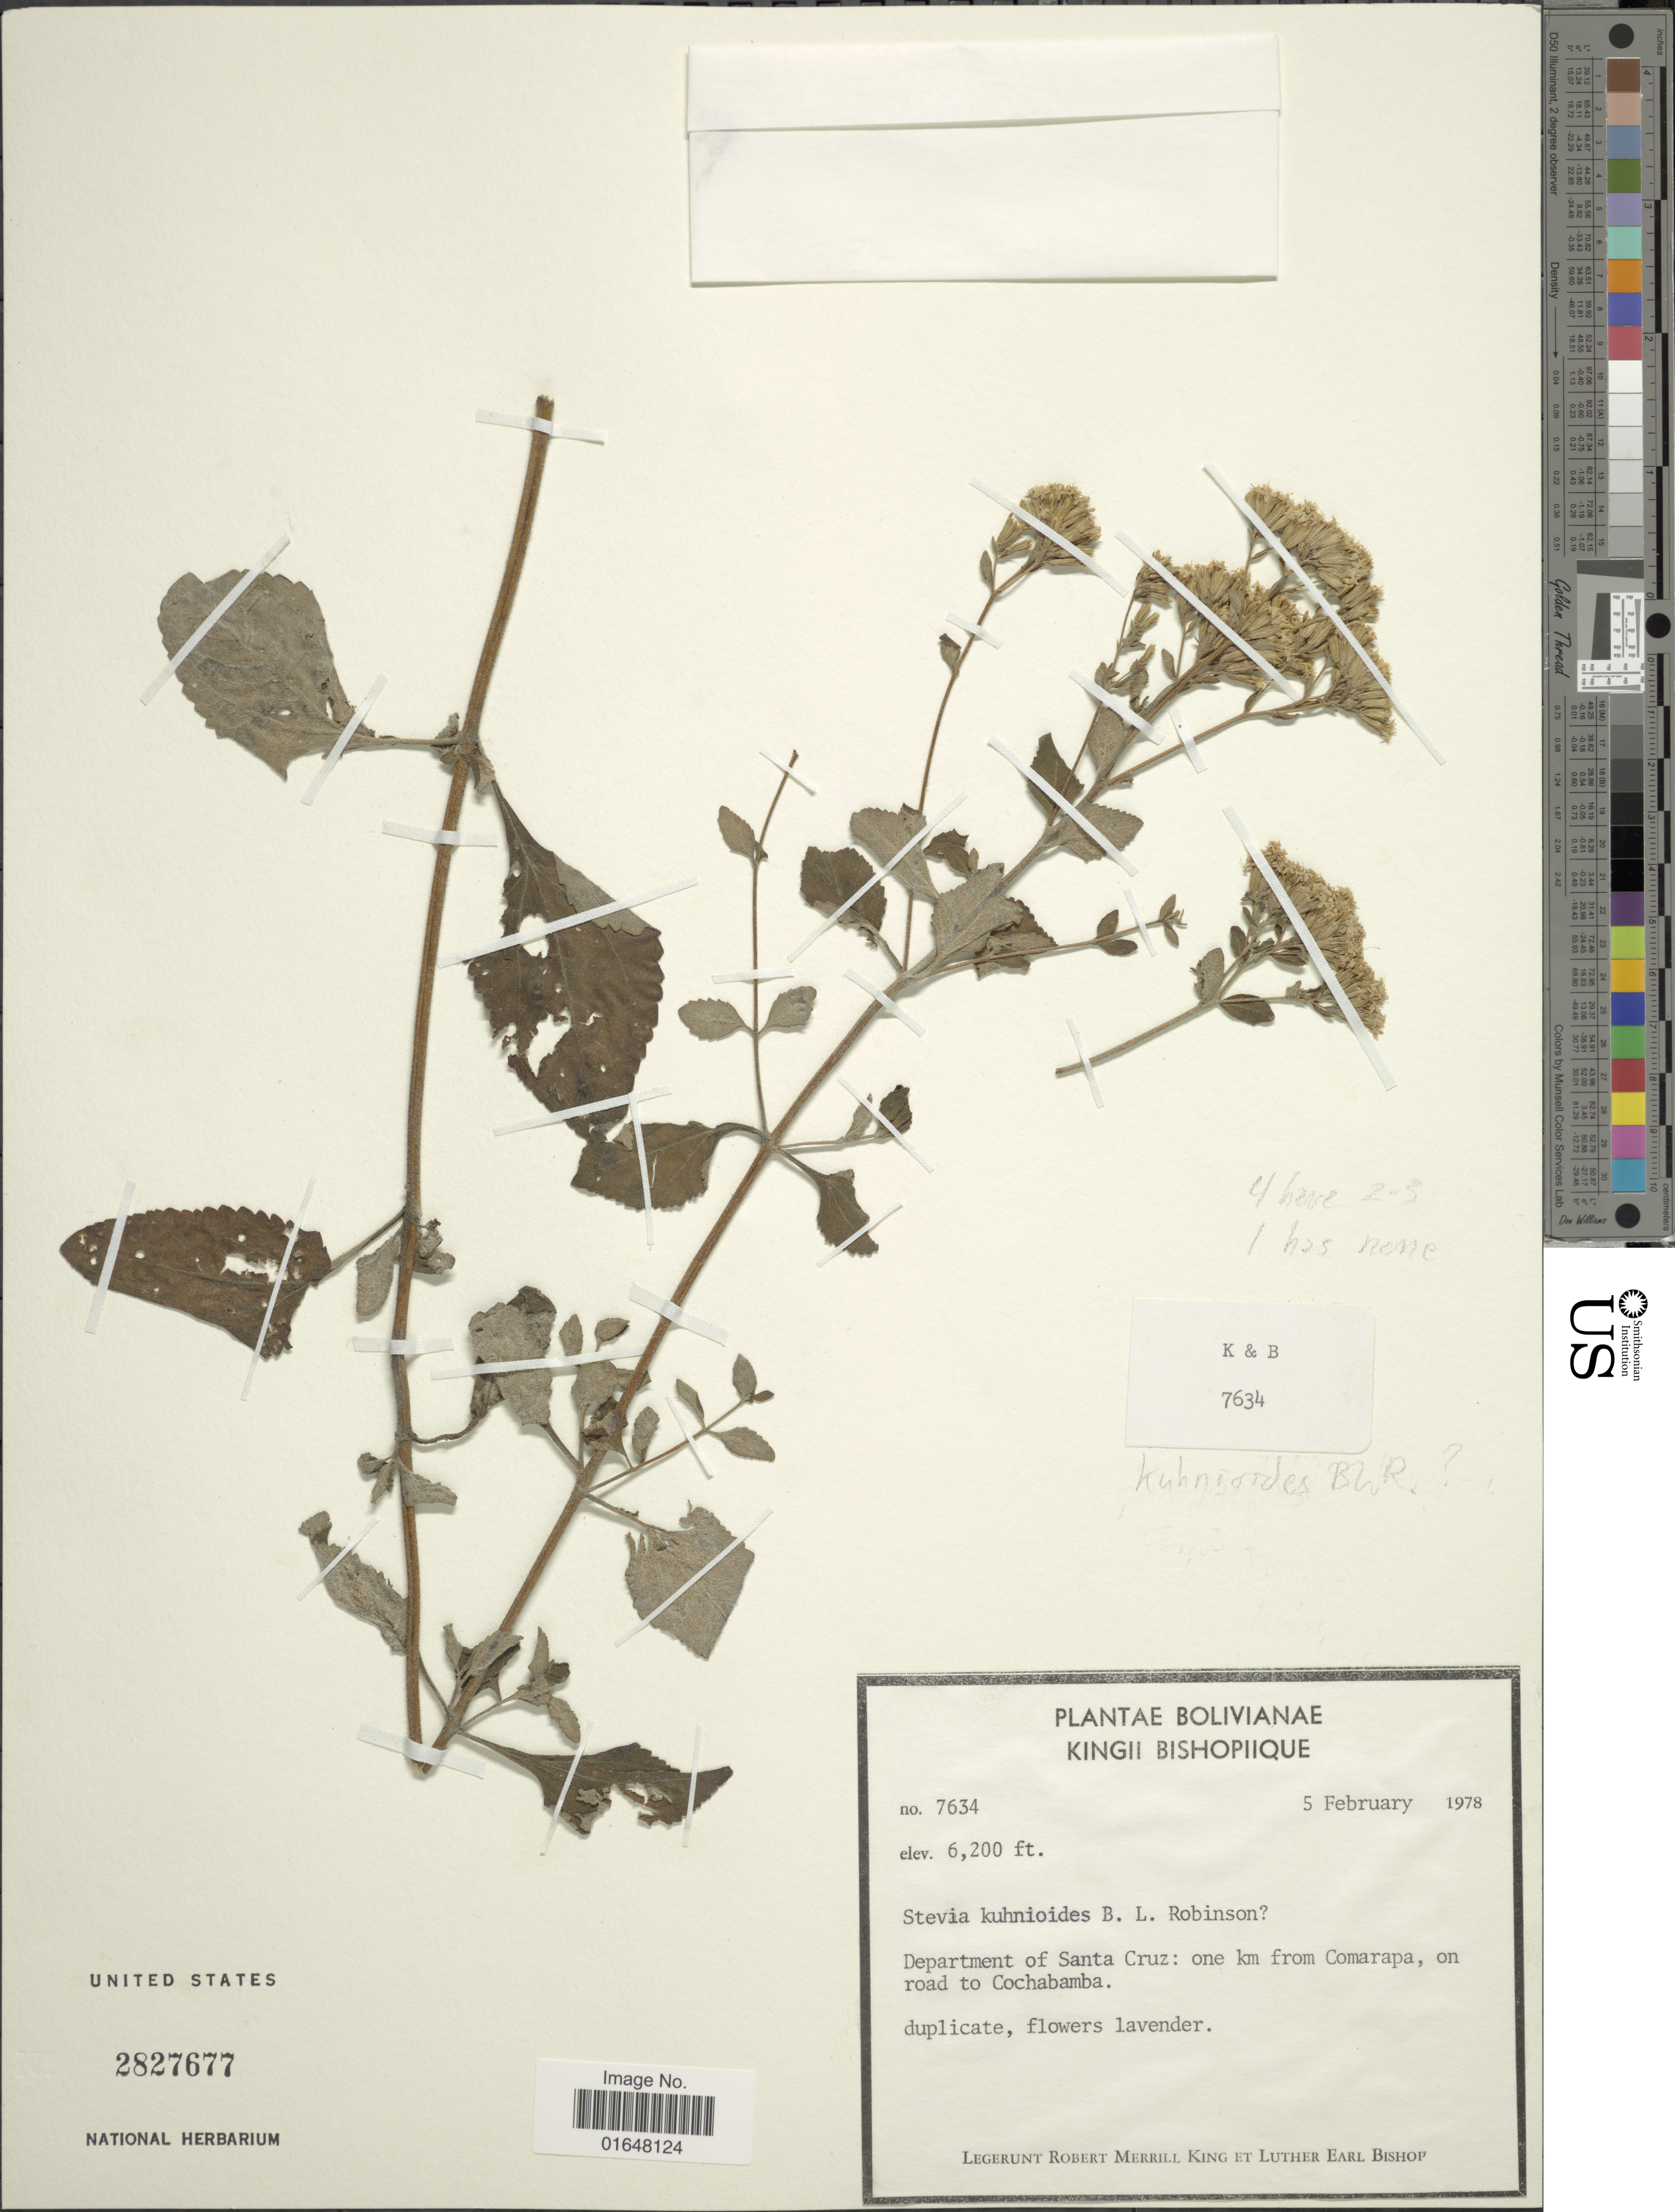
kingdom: Plantae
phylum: Tracheophyta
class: Magnoliopsida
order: Asterales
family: Asteraceae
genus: Stevia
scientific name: Stevia kuhnioides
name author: Rusby ex B.L. Rob.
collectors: R. M. King & L. E. Bishop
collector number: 7634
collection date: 1978-02-05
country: Bolivia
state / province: Santa Cruz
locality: One km from Comarapa, on road to Cochabamba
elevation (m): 1890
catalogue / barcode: US 2827677